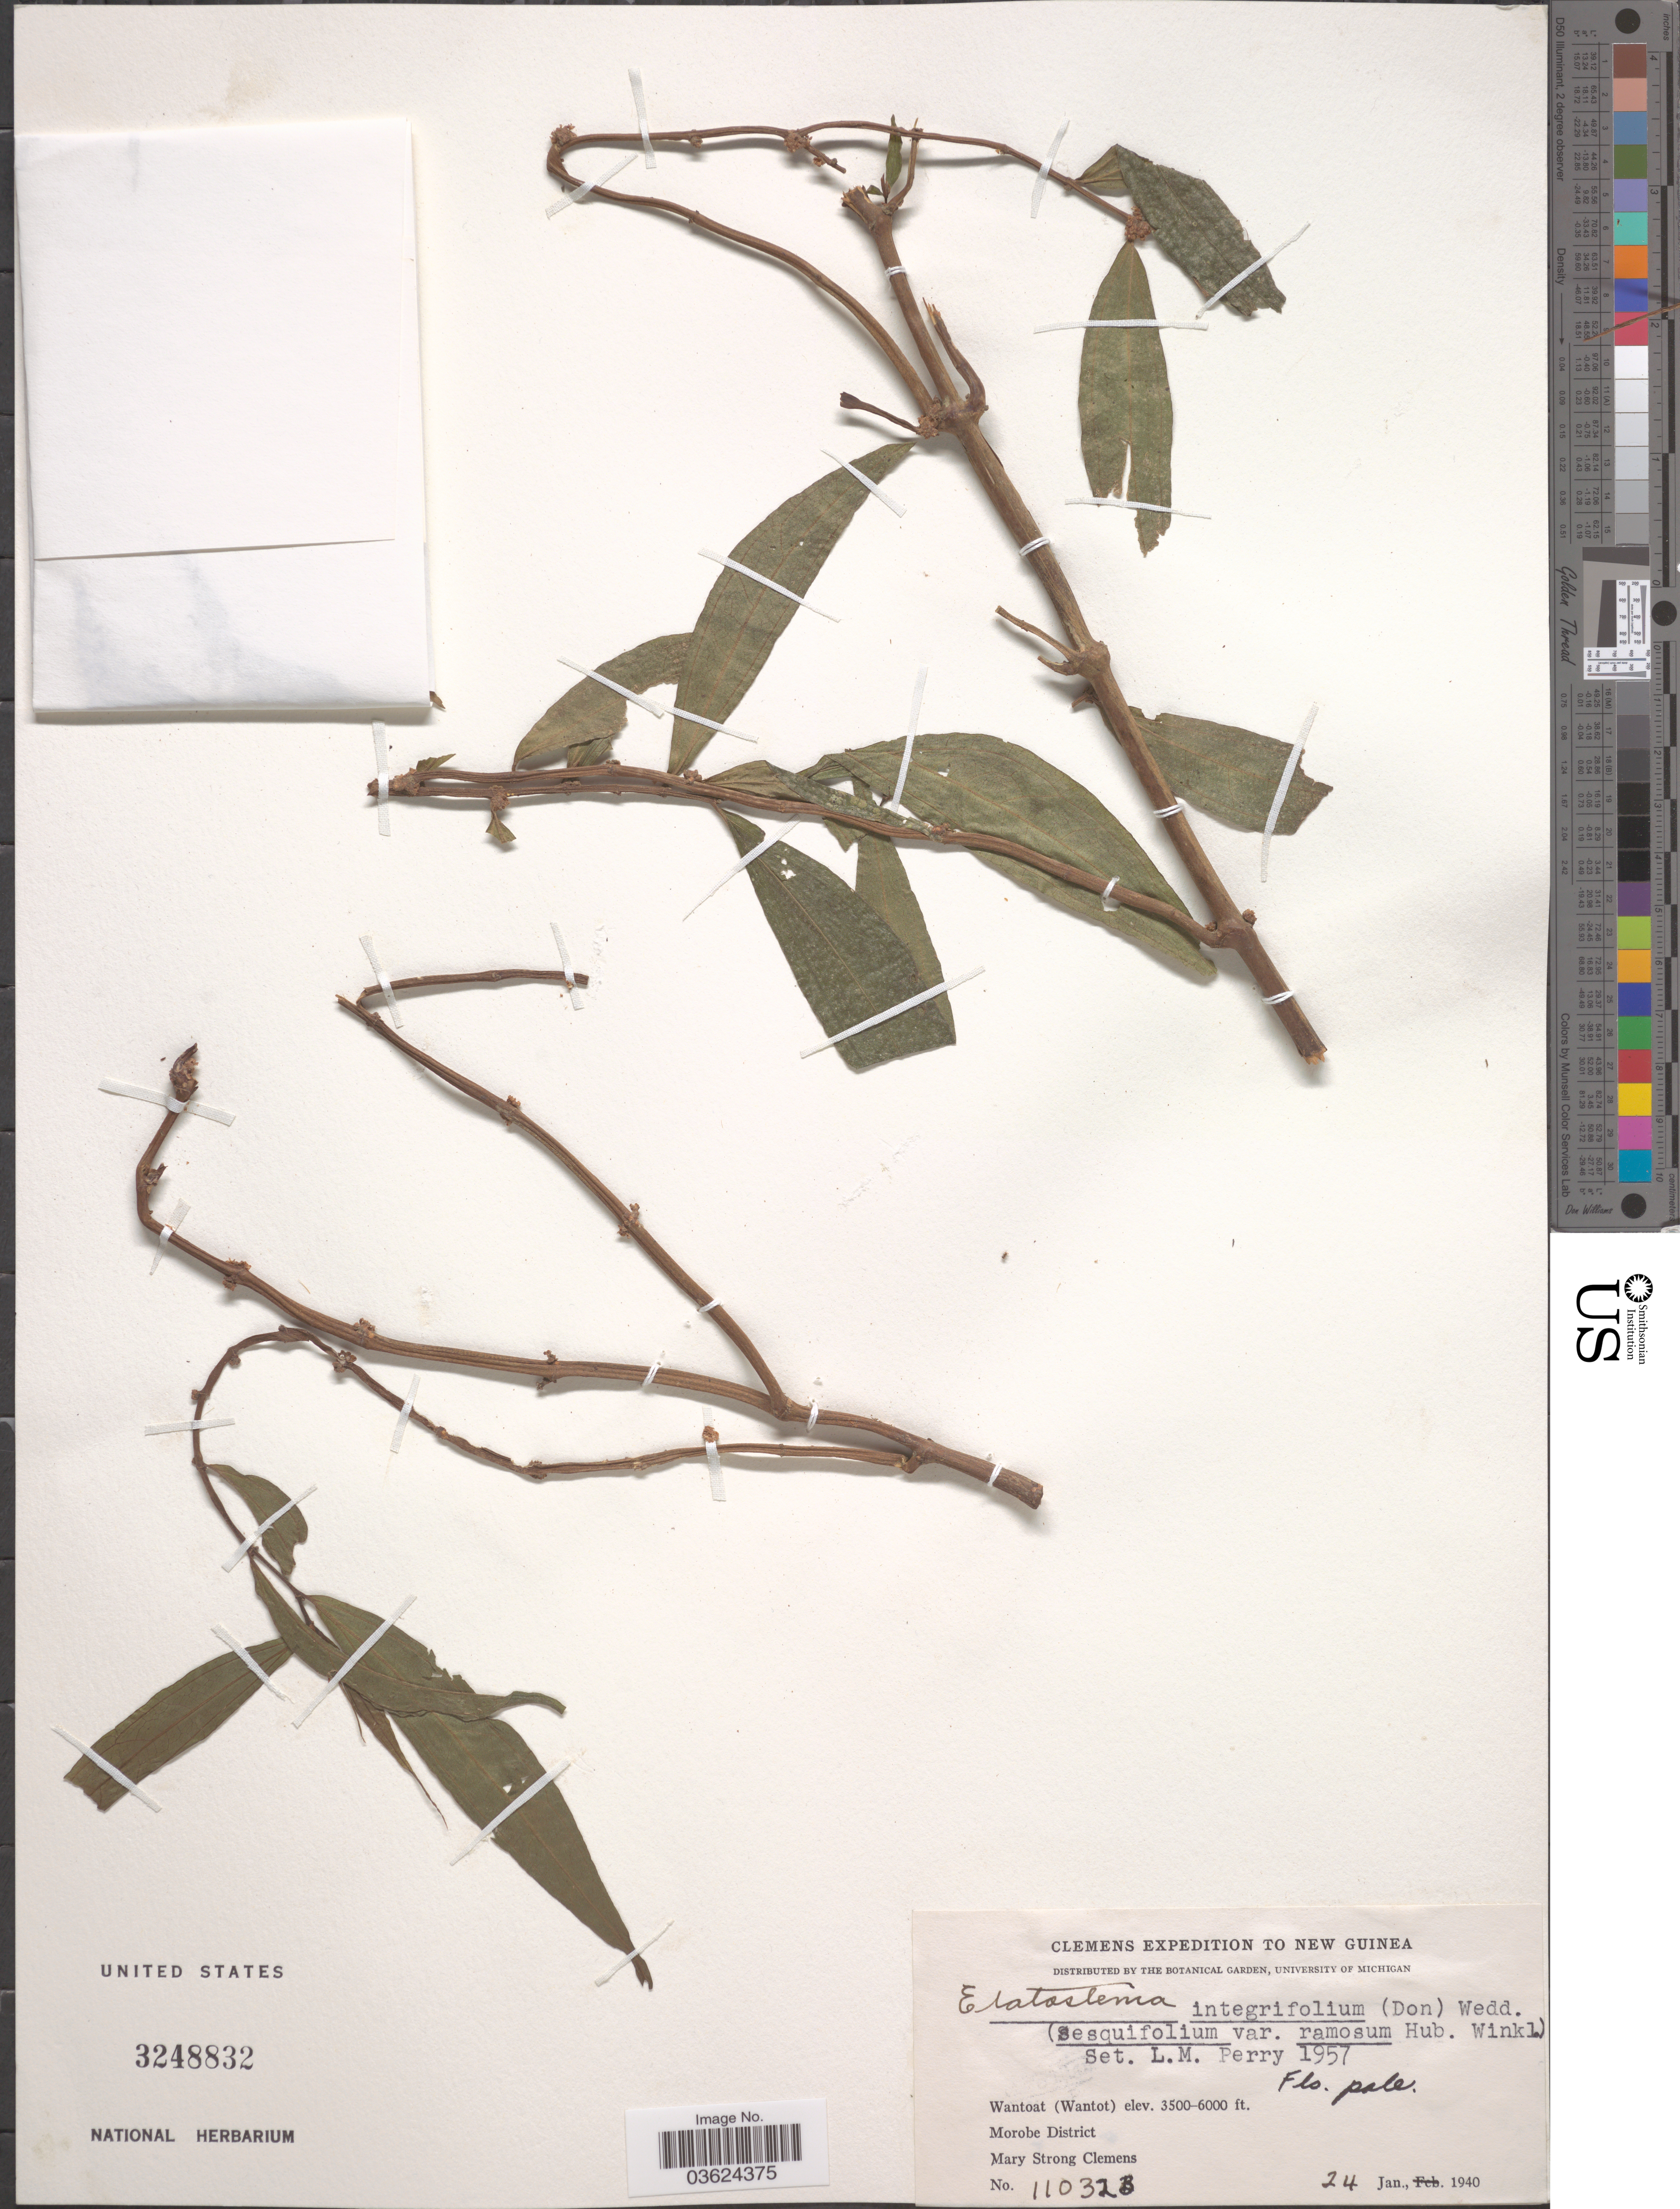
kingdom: Plantae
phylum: Tracheophyta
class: Magnoliopsida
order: Rosales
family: Urticaceae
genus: Elatostema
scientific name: Elatostema integrifolium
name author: (D. Don) Wedd.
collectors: M. S. Clemens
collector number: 11032B*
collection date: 1940-01-24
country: Papua New Guinea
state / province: Morobe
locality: New Guinea. Wantoat (Wantot), Morobe District.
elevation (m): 1067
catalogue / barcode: US 3248832